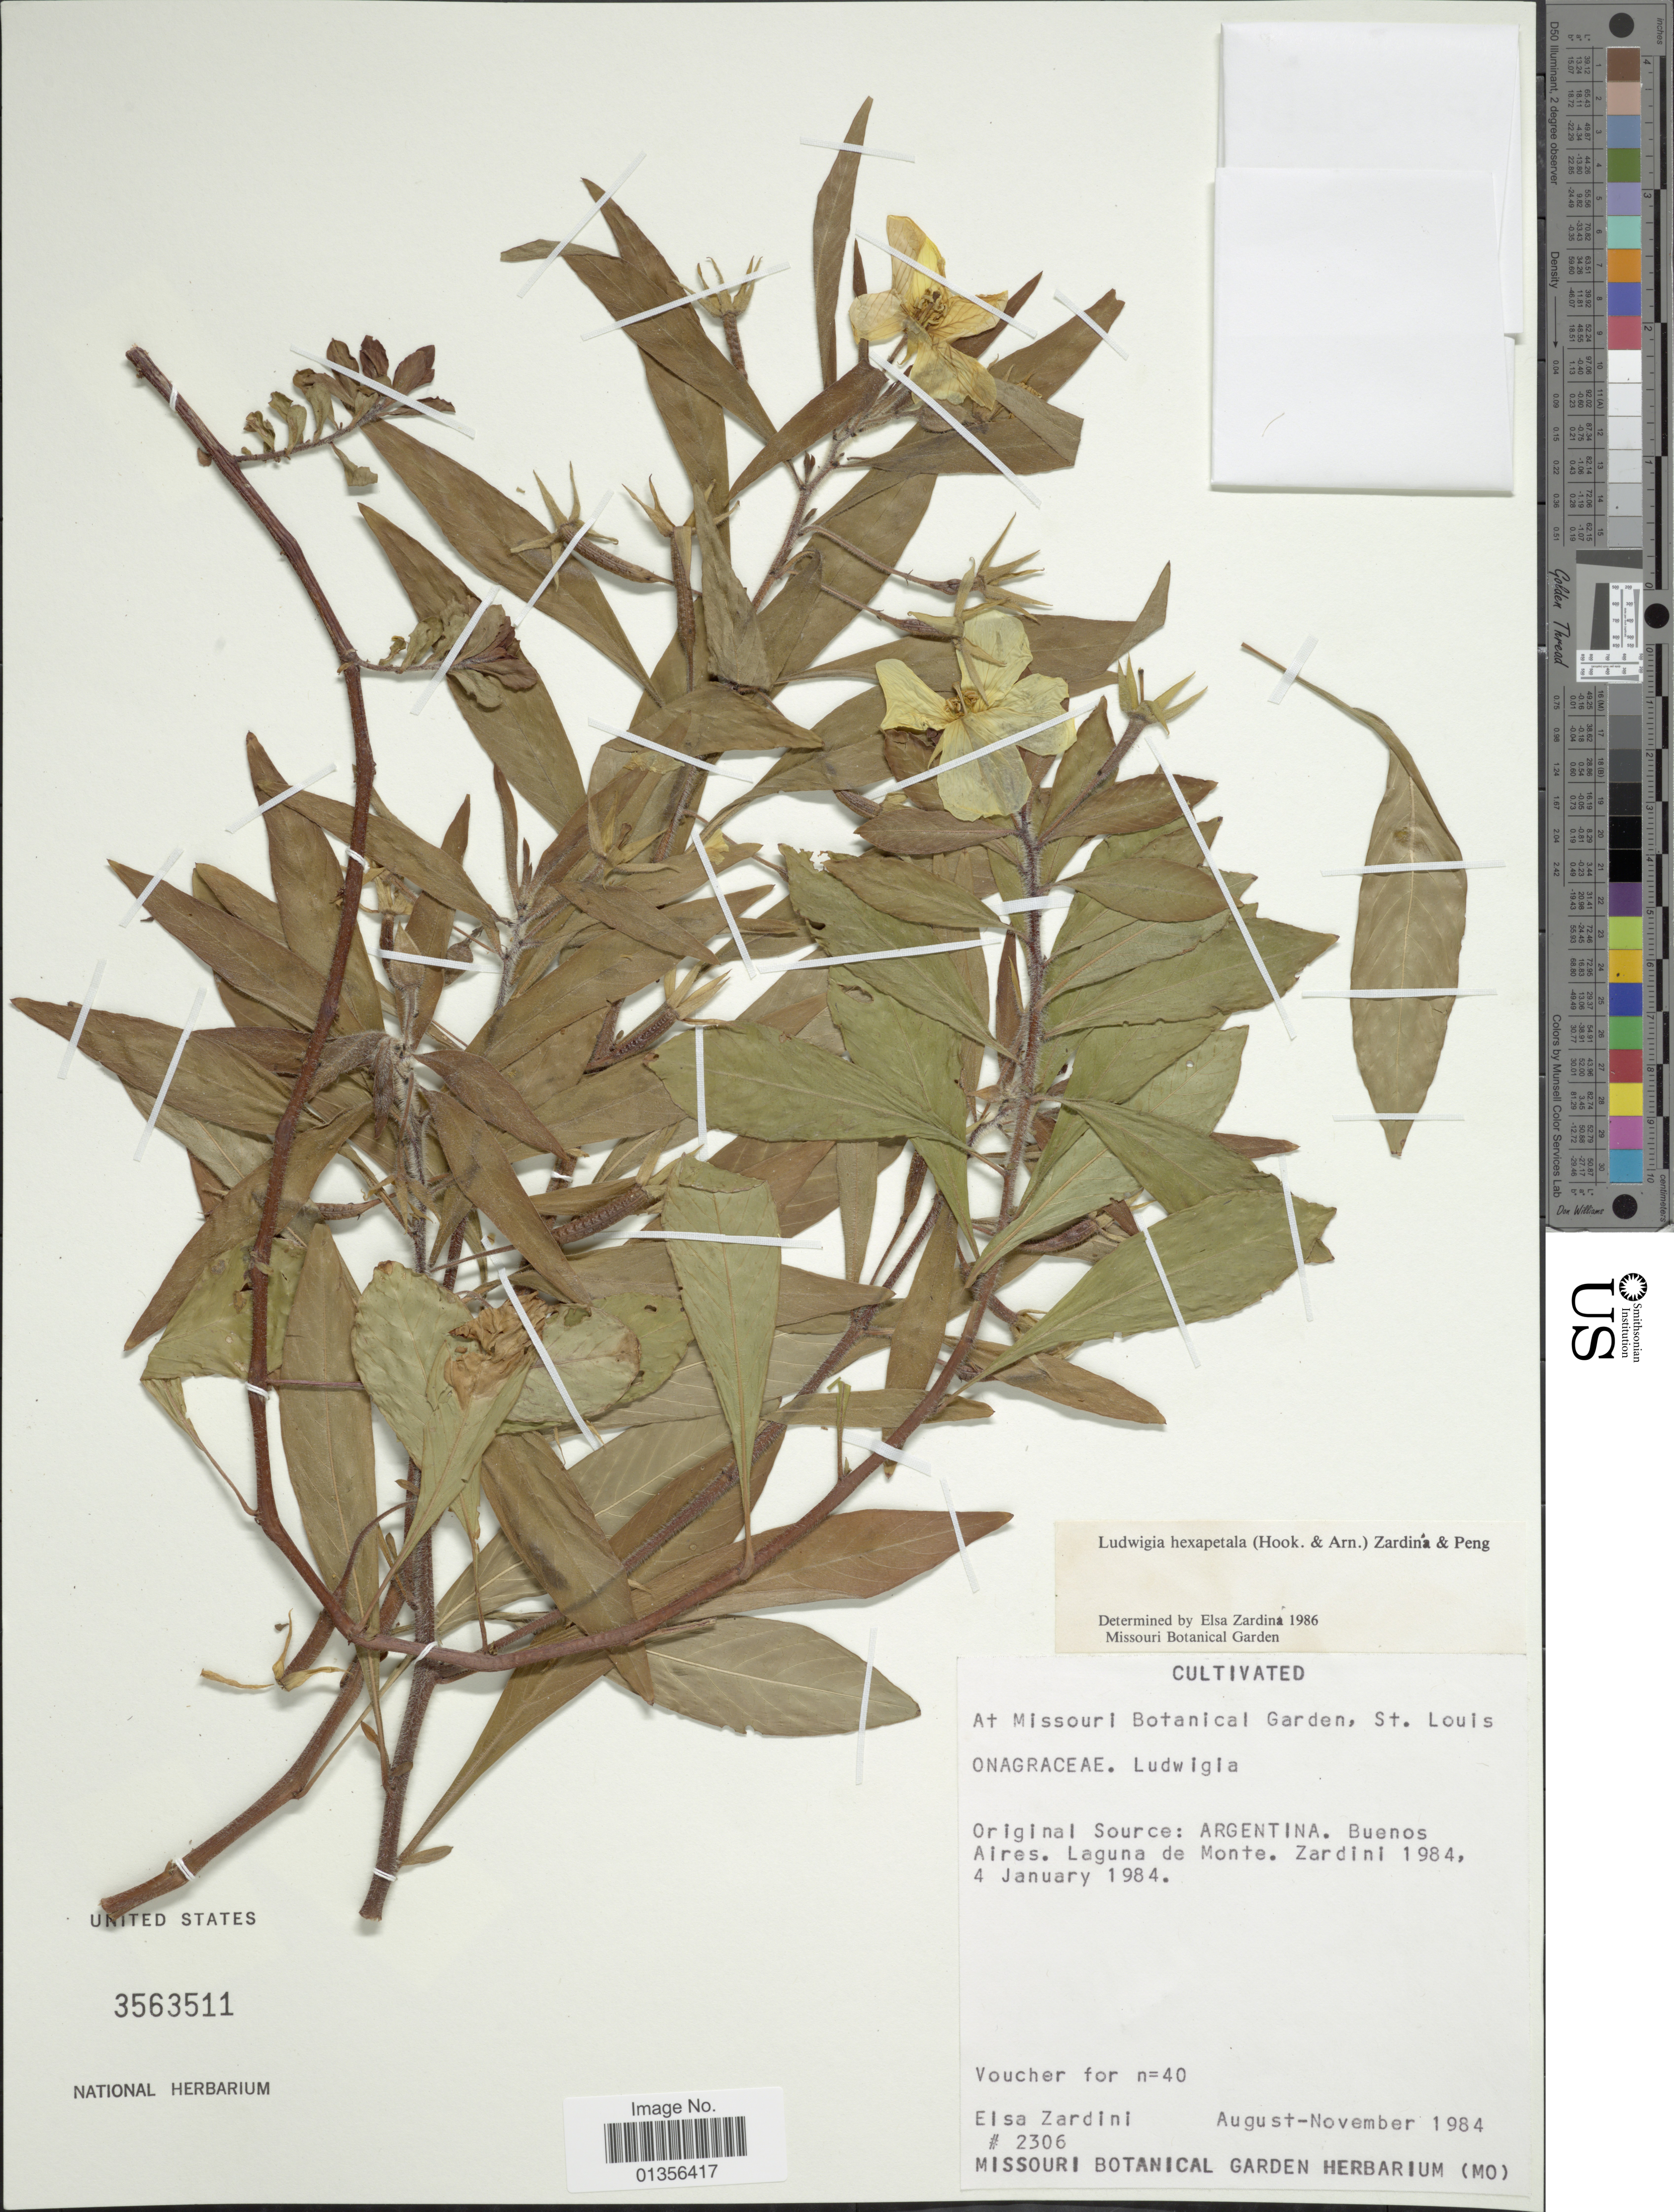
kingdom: Plantae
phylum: Tracheophyta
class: Magnoliopsida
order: Myrtales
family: Onagraceae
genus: Ludwigia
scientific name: Ludwigia hexapetala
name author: (Hook. & Arn.) Zardini et al.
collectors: E. M. Zardini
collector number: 2306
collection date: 1984-08/1984-11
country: United States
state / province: Missouri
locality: At Missouri Botanical Garden, St. Louis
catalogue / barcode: US 3563511